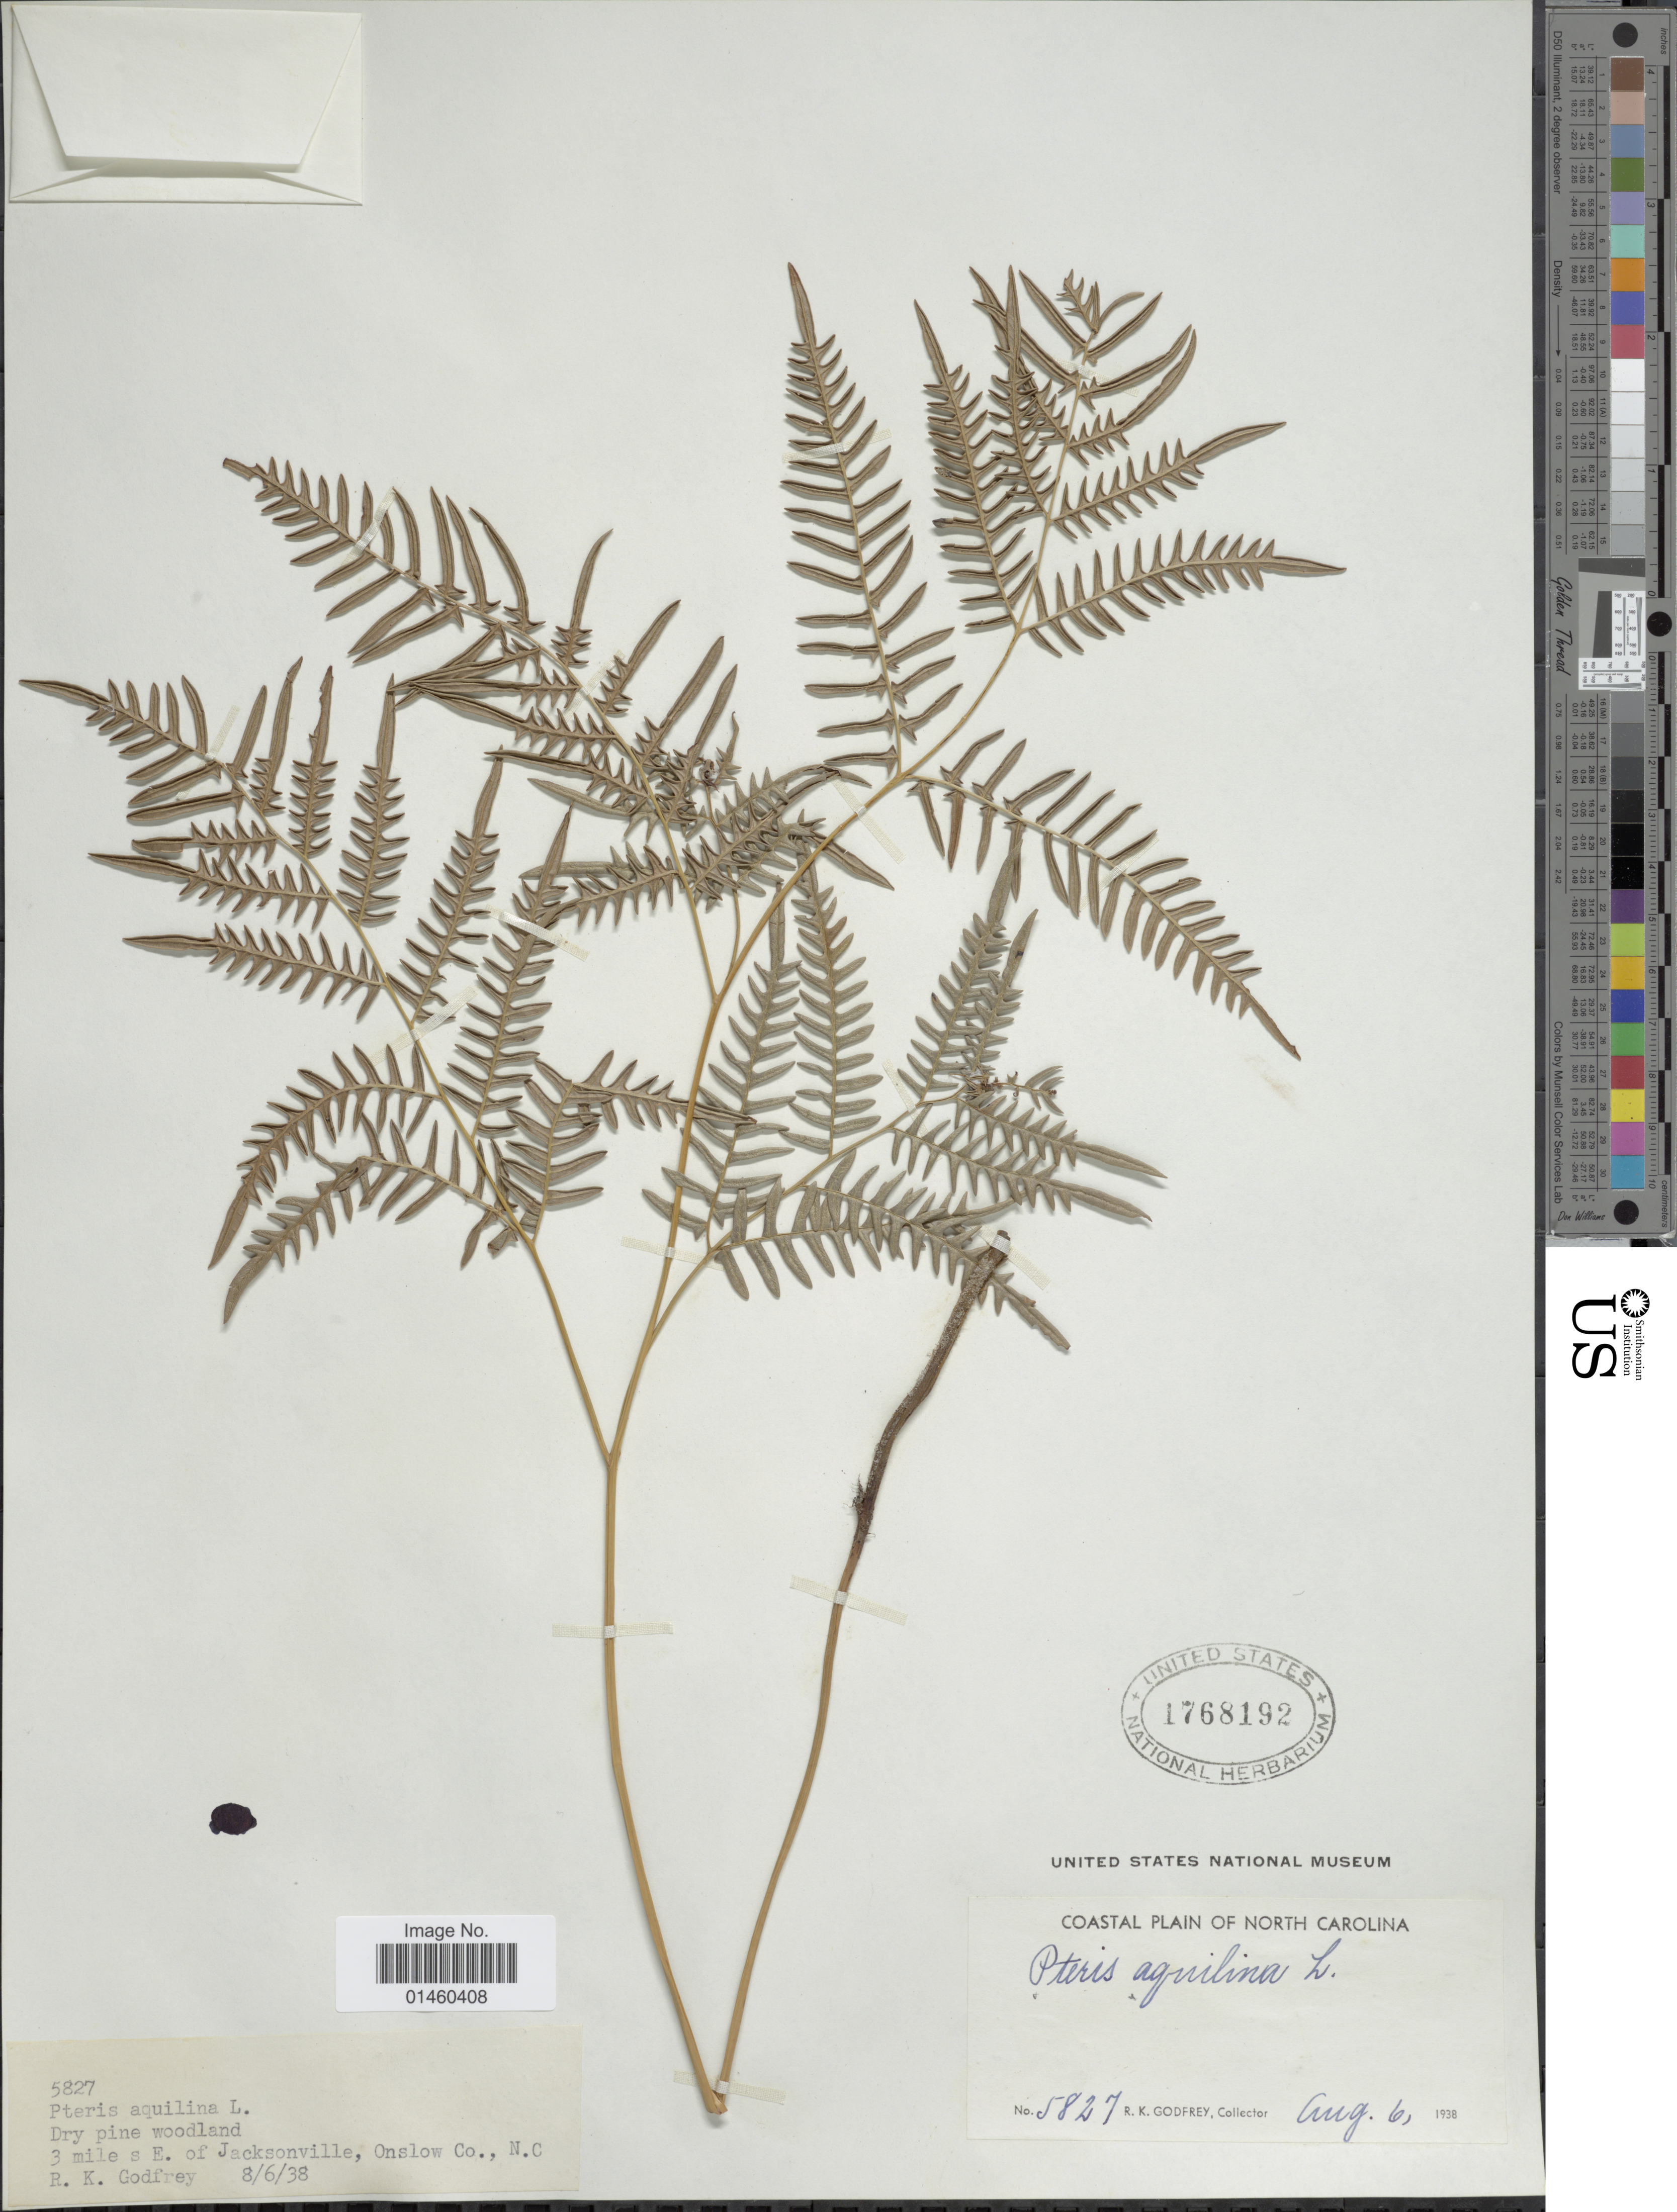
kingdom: Plantae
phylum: Tracheophyta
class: Polypodiopsida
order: Polypodiales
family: Dennstaedtiaceae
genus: Pteridium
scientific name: Pteridium aquilinum var. pseudocaudatum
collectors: R. K. Godfrey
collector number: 5827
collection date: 1938-08-06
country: United States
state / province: North Carolina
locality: Coastal plain of North Carolina, Dry pine woodland, 3 miles E. of Jacksonville, Onslow Co., N.C.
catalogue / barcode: US 1768192